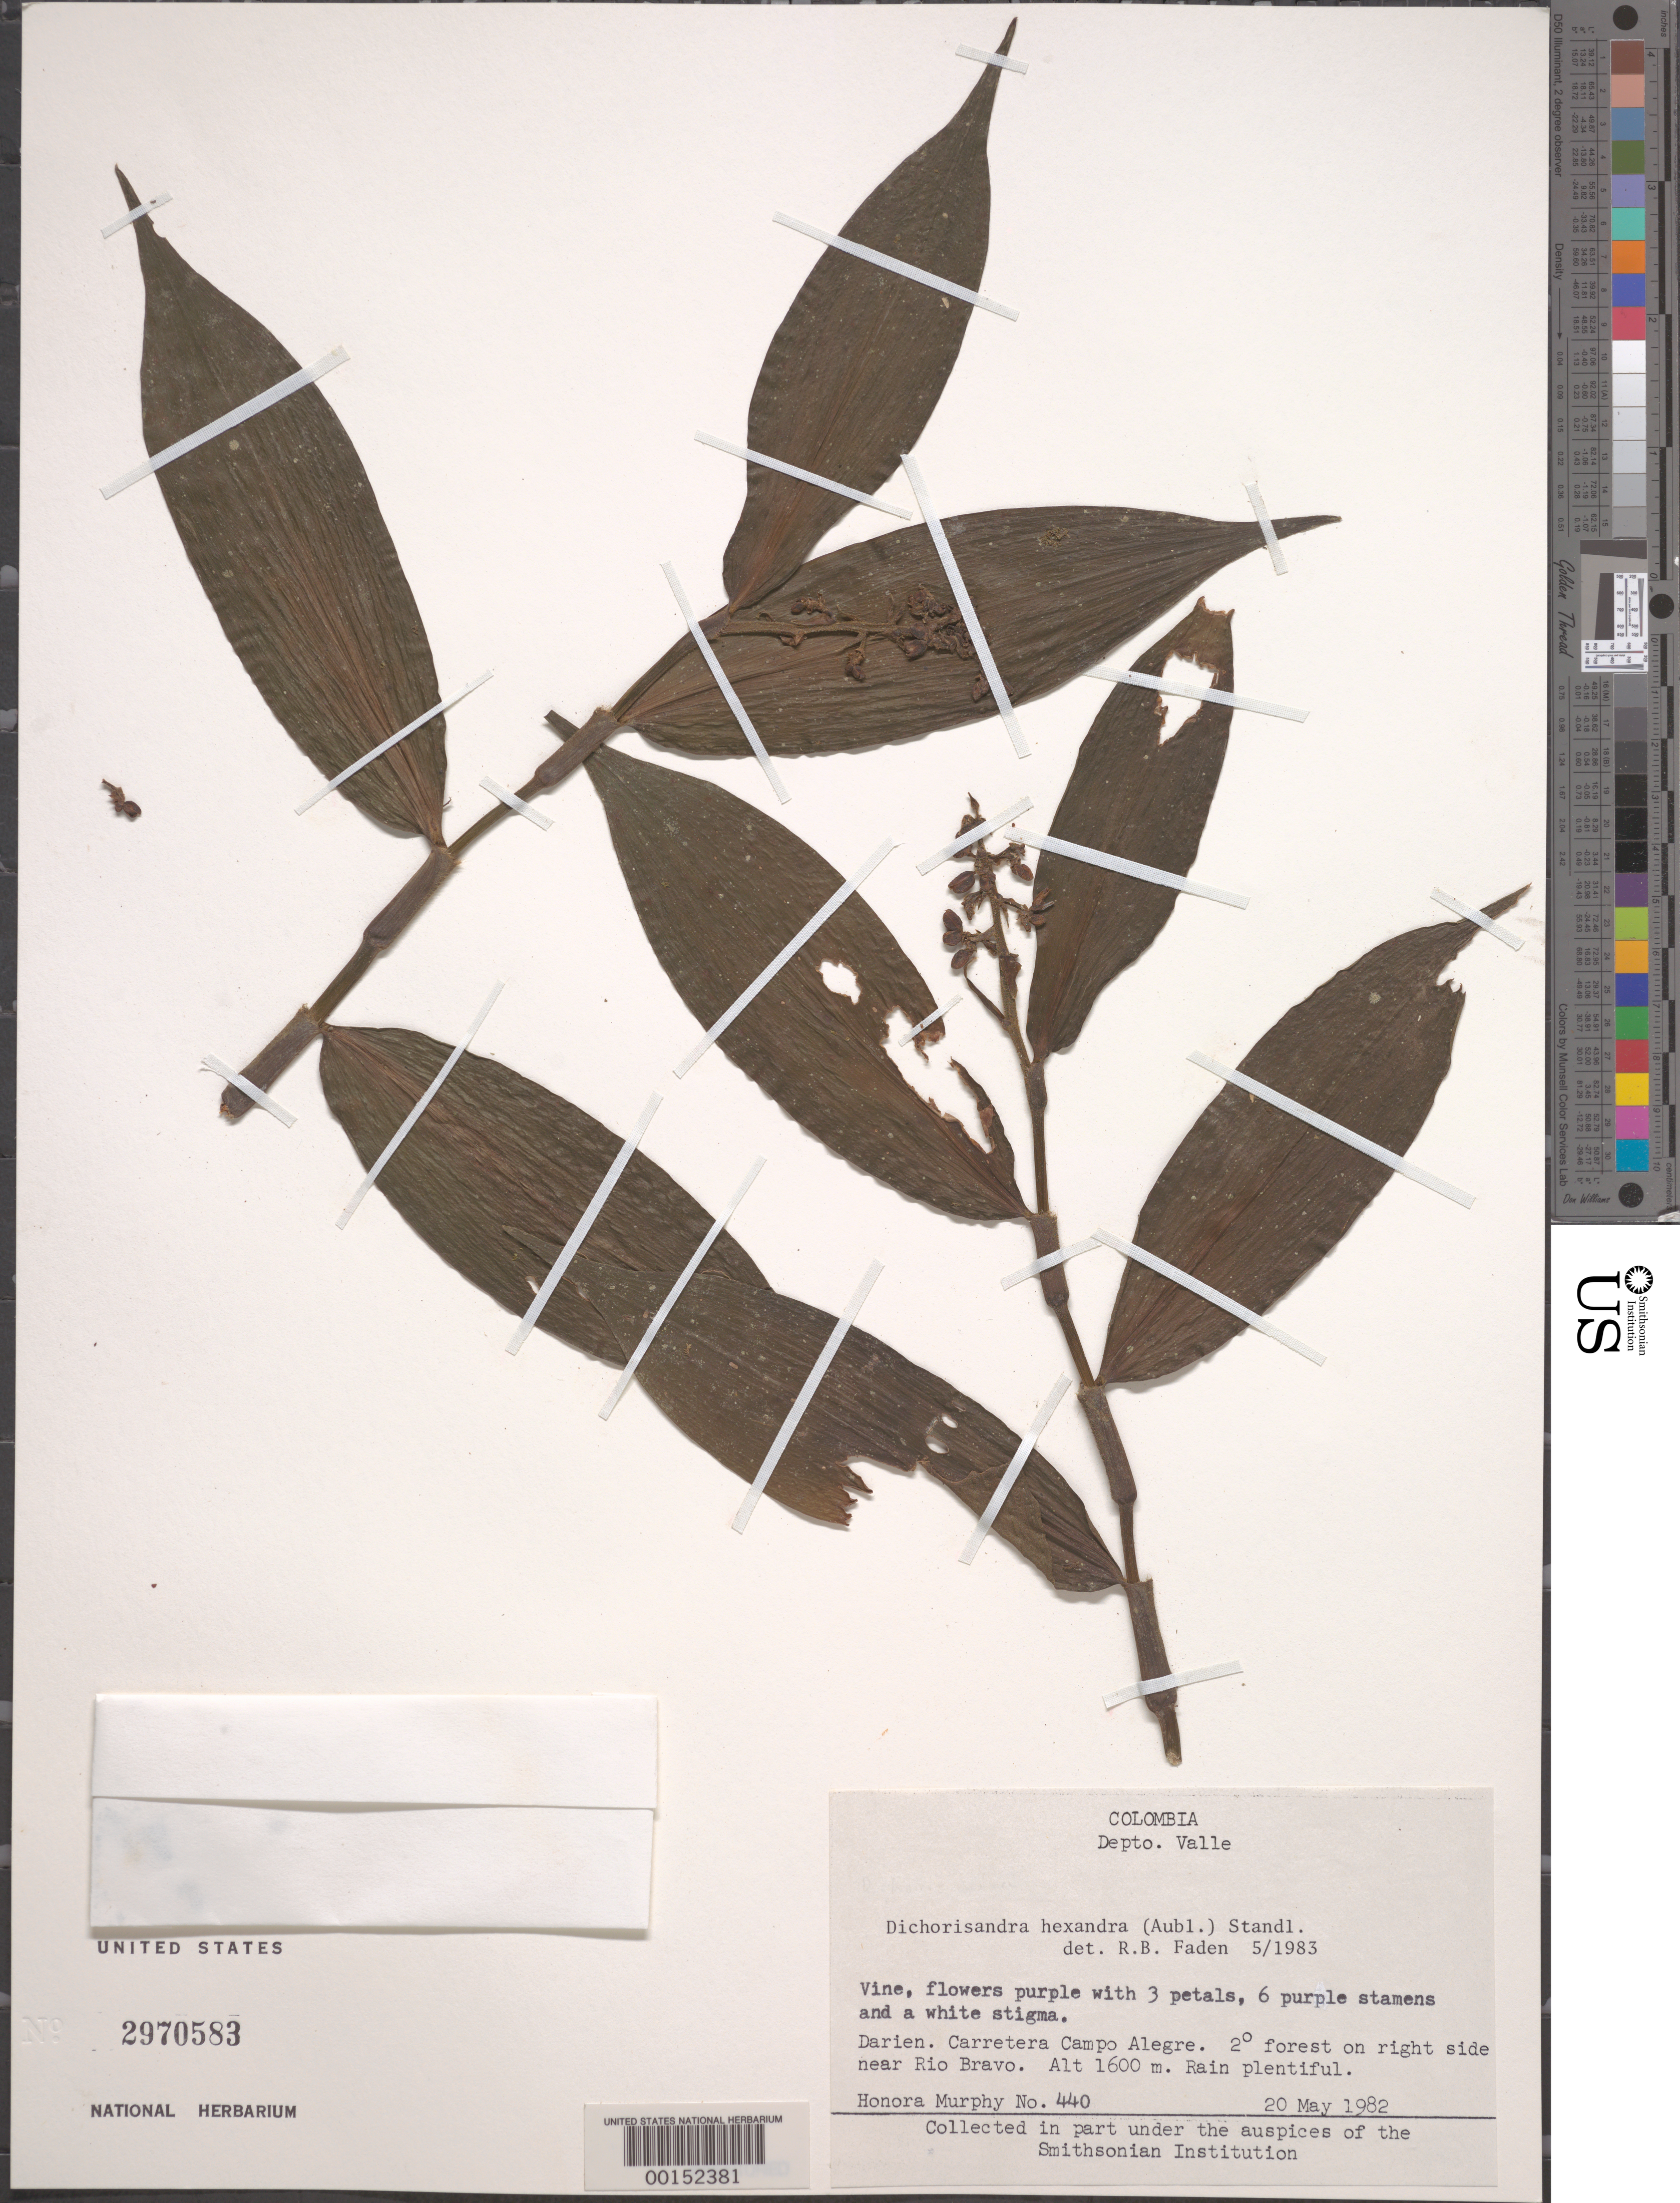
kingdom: Plantae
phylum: Tracheophyta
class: Liliopsida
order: Commelinales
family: Commelinaceae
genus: Dichorisandra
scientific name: Dichorisandra hexandra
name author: (Aubl.) Standl.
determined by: Faden, Robert B., (US), Smithsonian Institution - National Museum of Natural History (UNITED STATES)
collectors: H. Murphy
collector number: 440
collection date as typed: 20 May 1982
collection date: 1982-05-20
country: Colombia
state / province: Valle del Cauca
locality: Darien, near Rio bravo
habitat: Riverbank, forest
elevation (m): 1600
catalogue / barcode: US 2970583